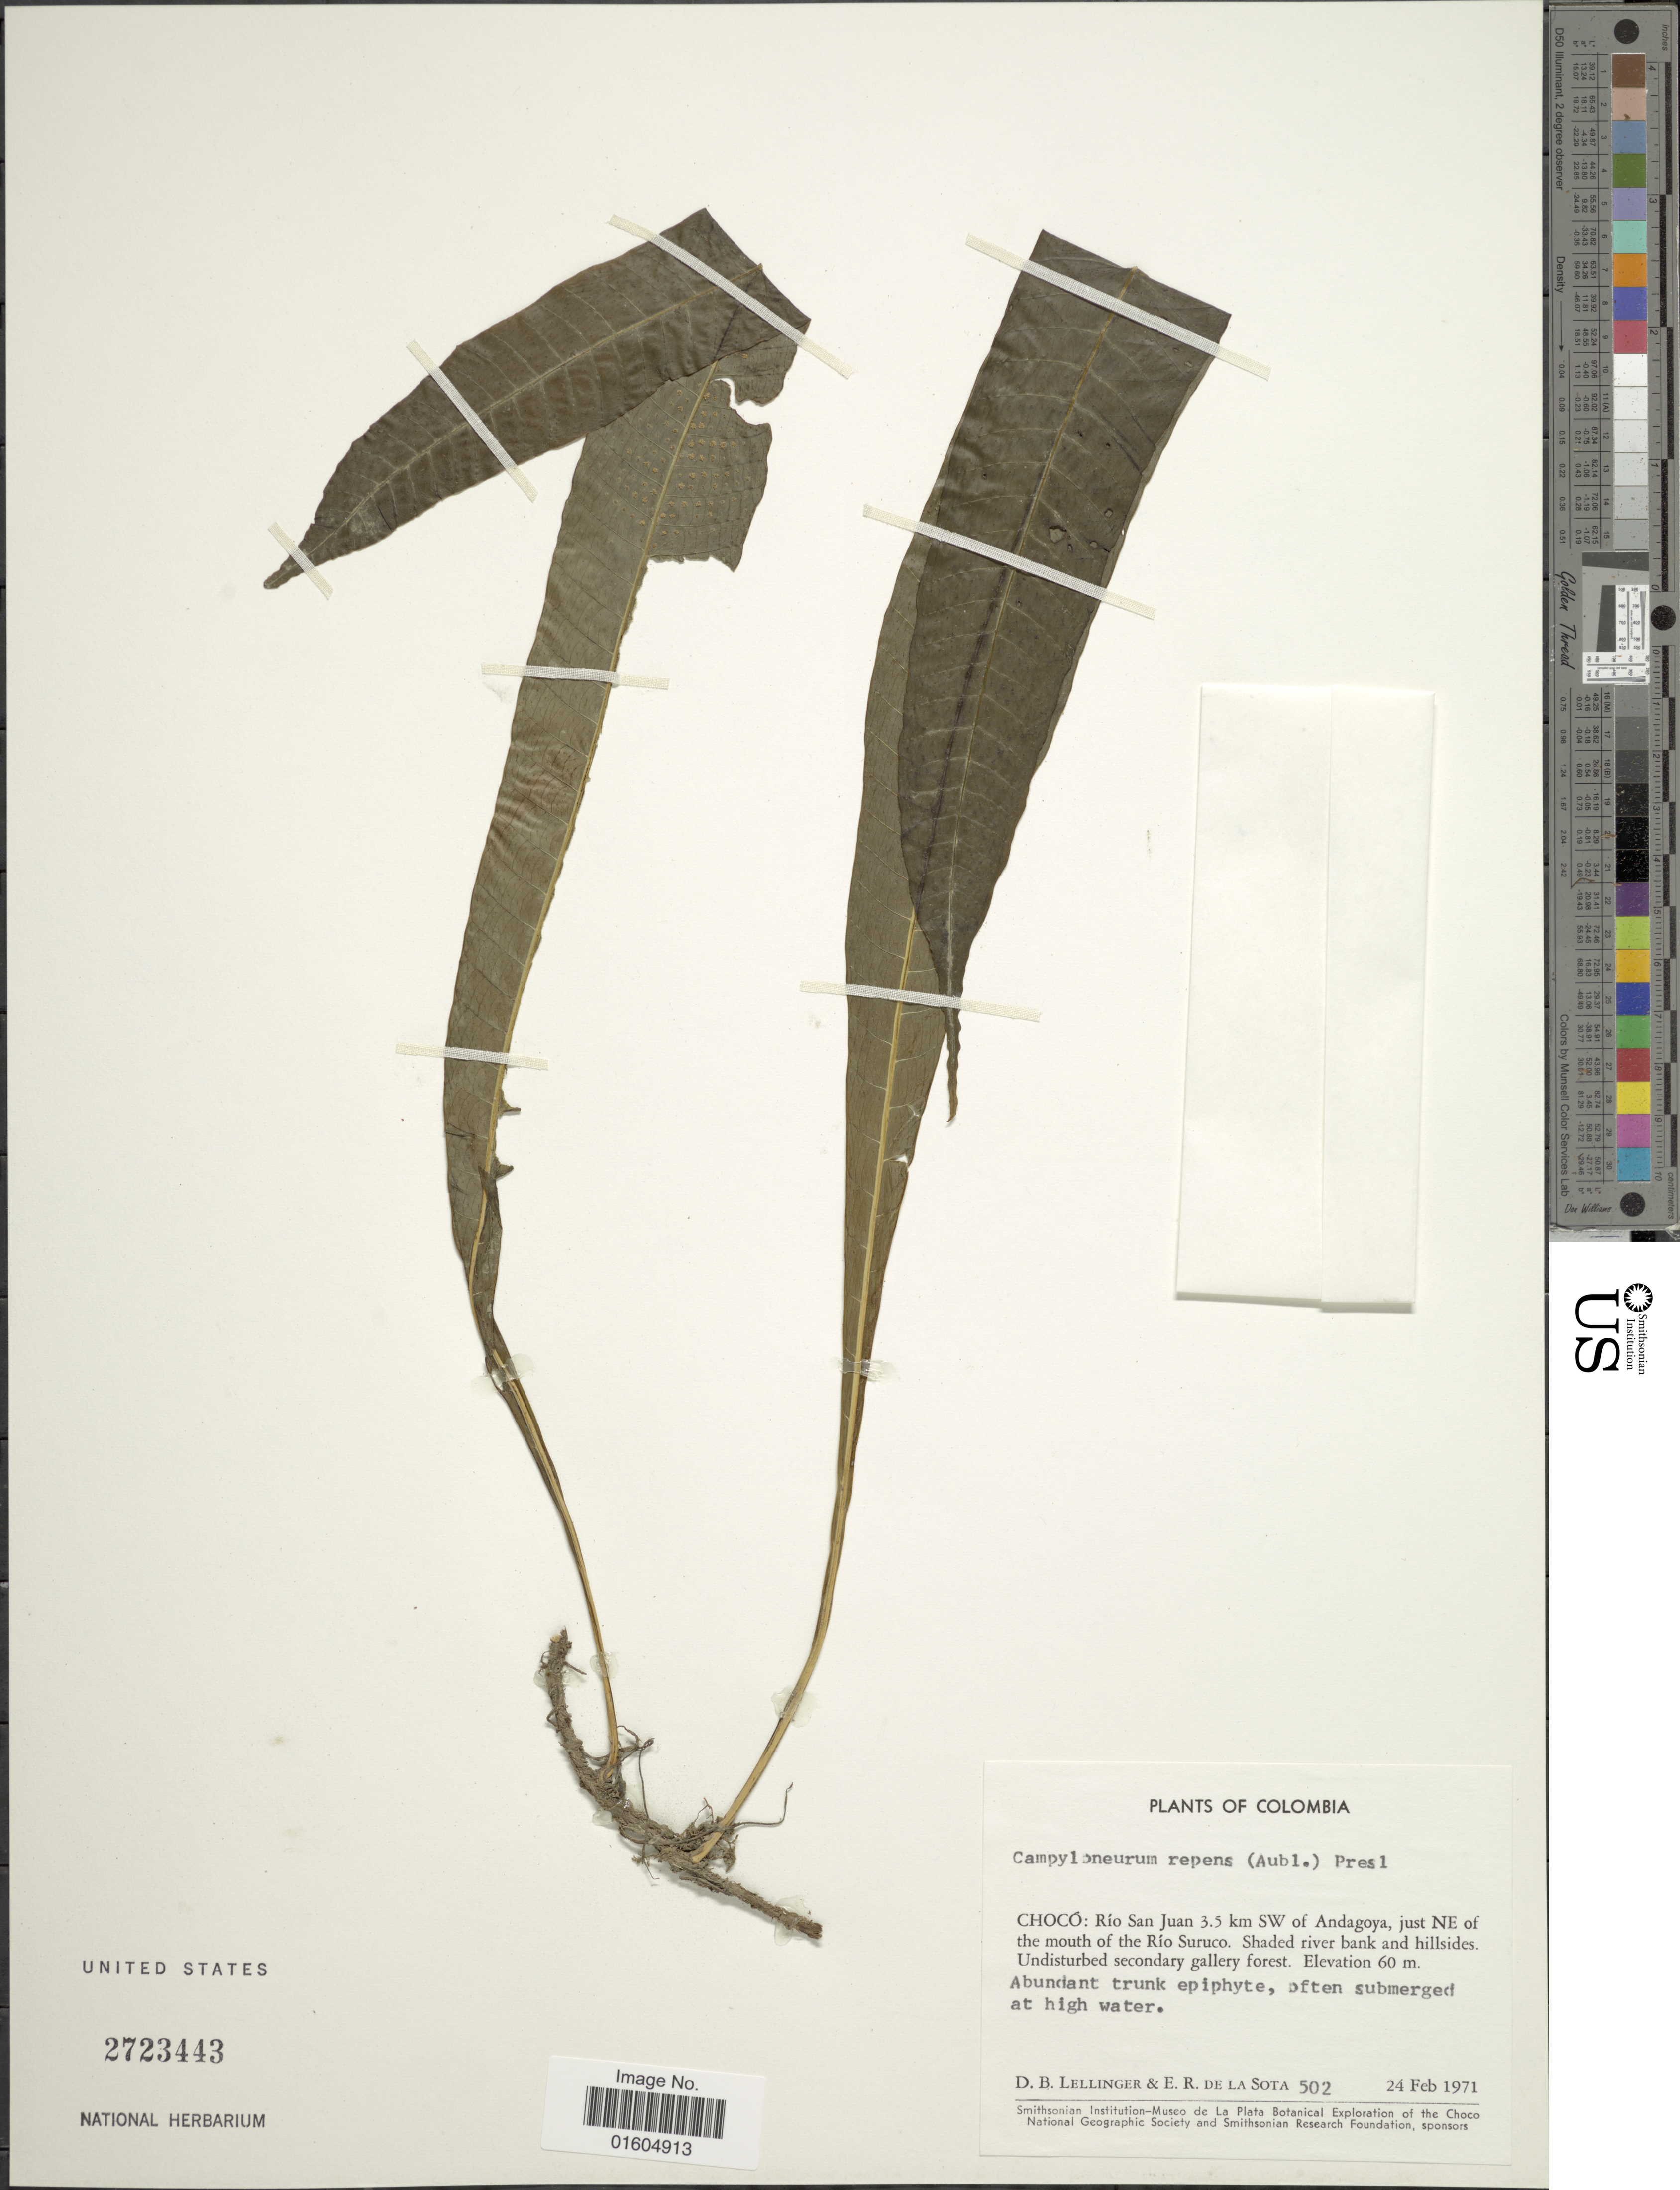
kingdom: Plantae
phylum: Tracheophyta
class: Polypodiopsida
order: Polypodiales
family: Polypodiaceae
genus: Campyloneurum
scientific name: Campyloneurum repens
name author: (Aubl.) C. Presl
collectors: D. B. Lellinger & E. R. de la Sota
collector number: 502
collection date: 1971-02-24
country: Colombia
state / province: Chocó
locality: Colombia. Choco: Rio San Juan 3.5 km SW of Andagoya, just NE of the mouth of the Rio Suruco. Shaded river bank and hillsides. Undisturbed secondary gallery forest.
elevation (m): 60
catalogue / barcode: US 2723443